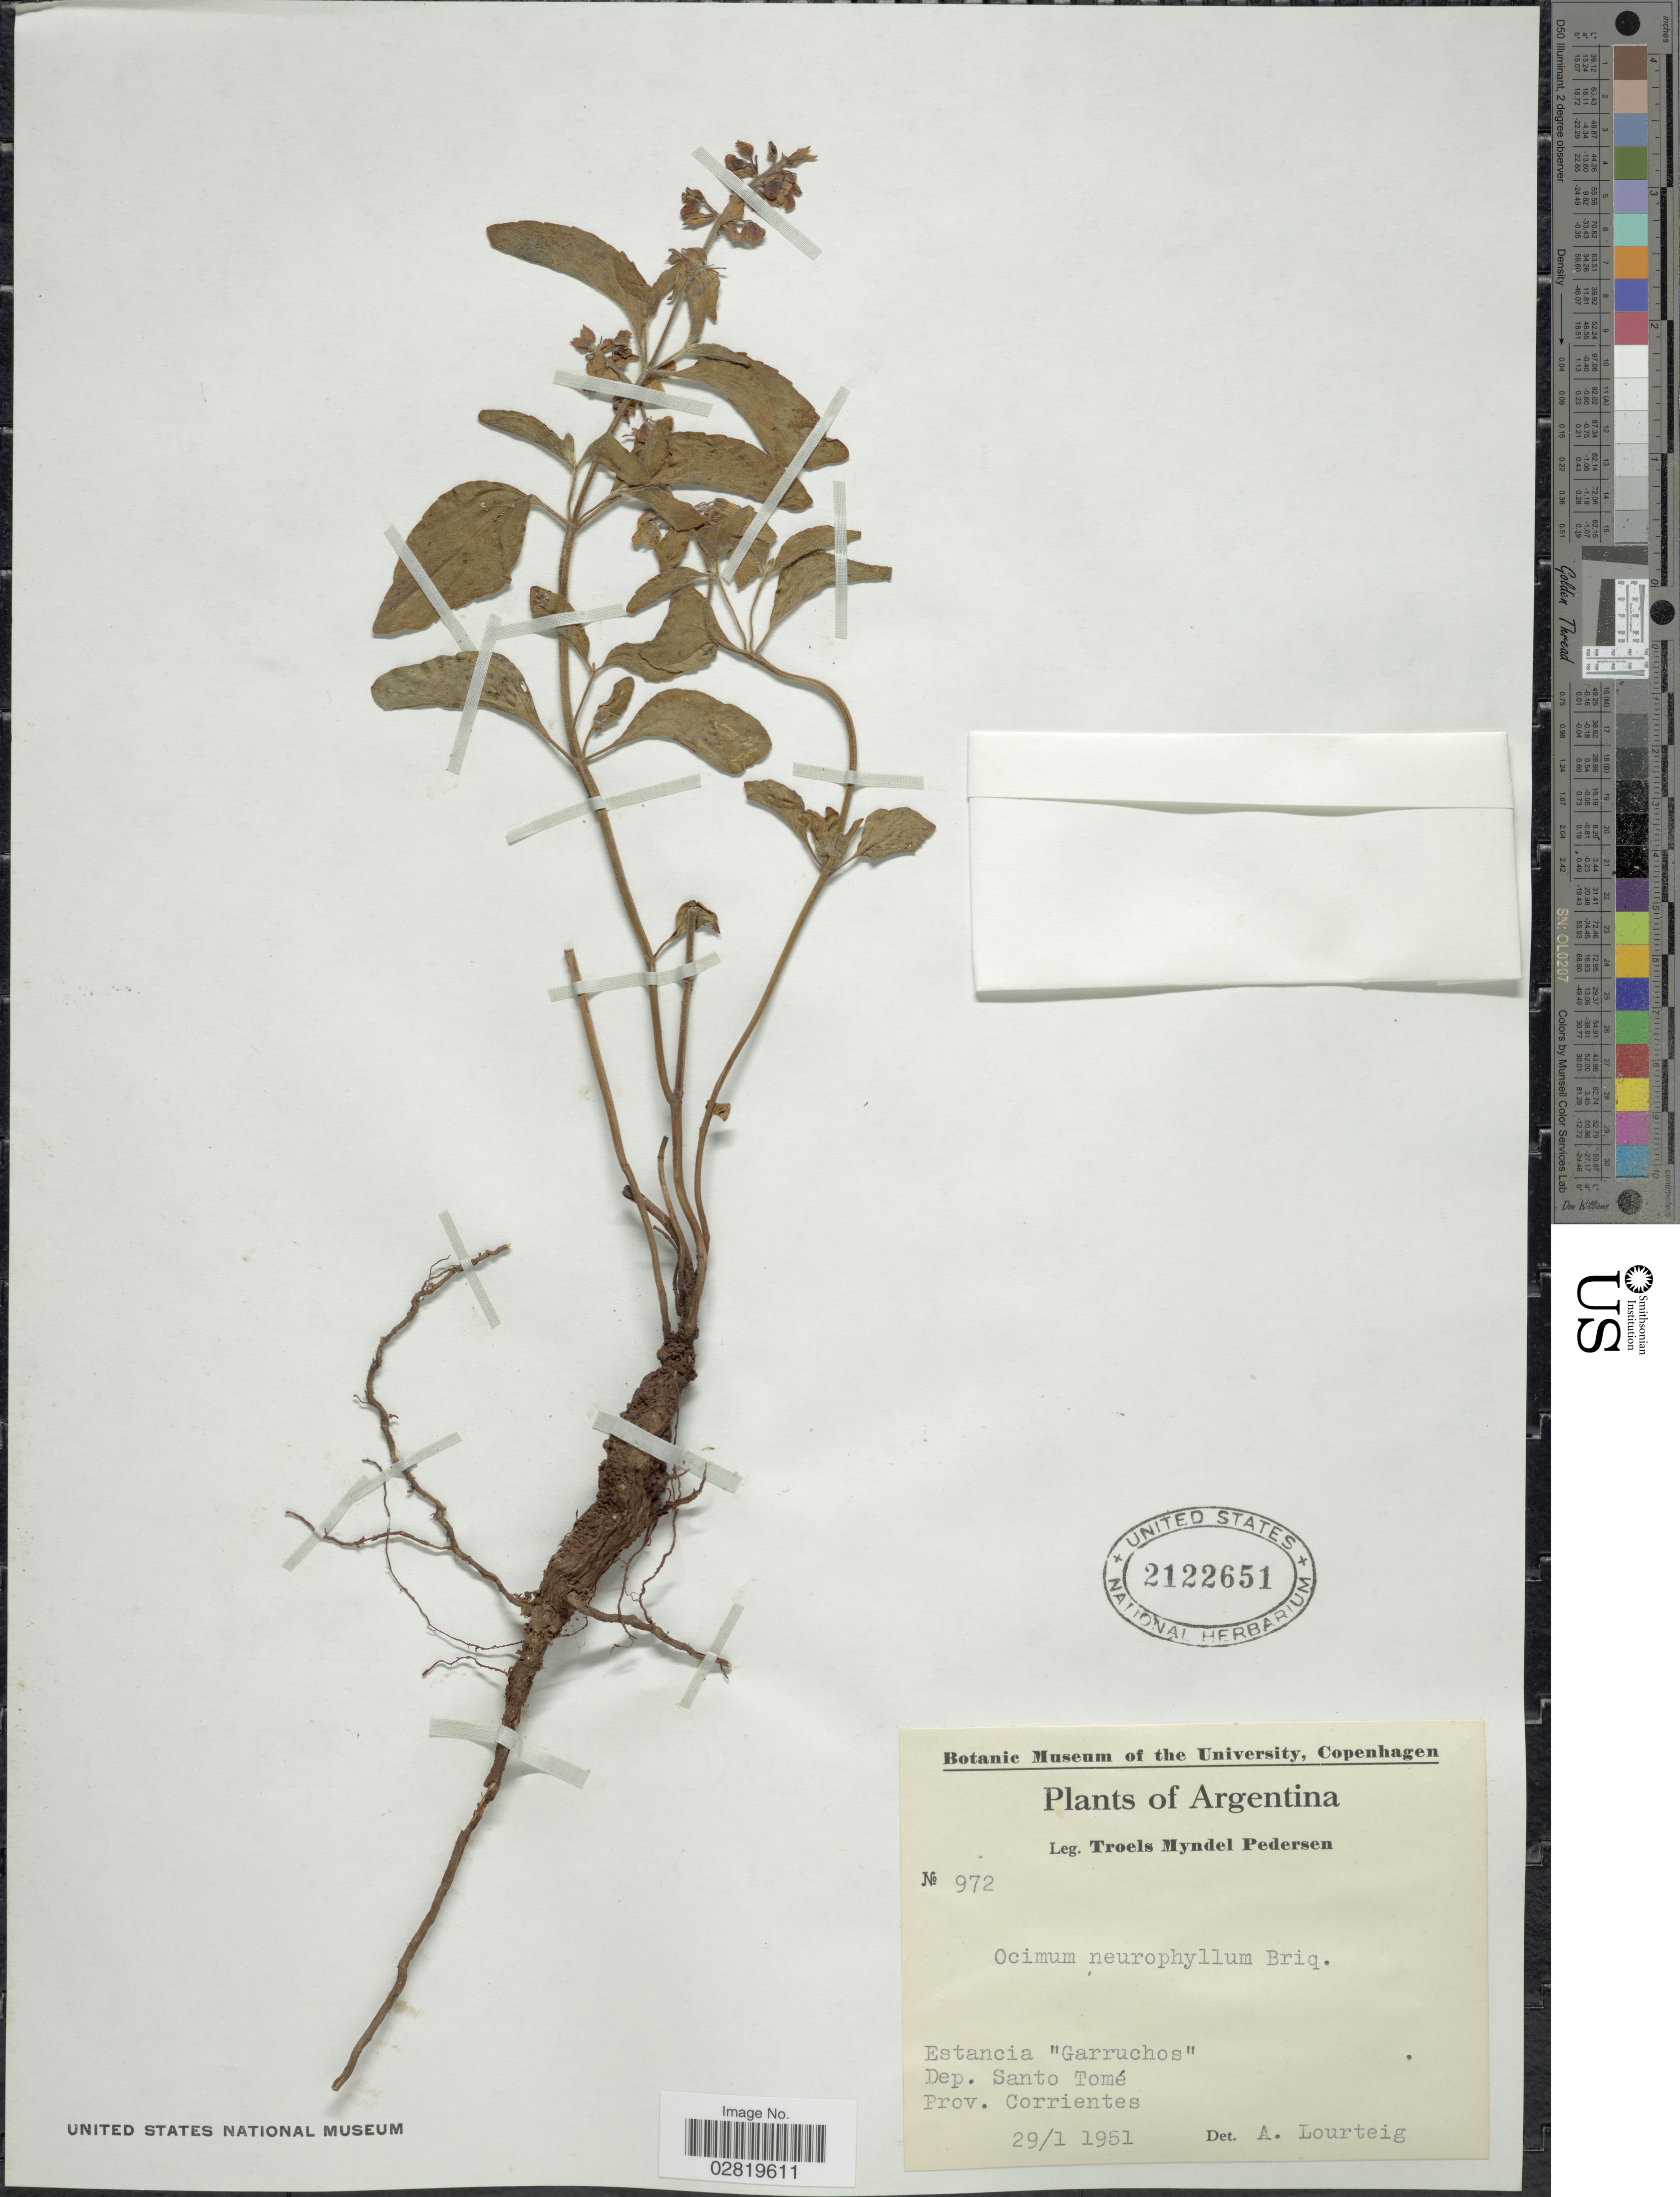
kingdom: Plantae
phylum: Tracheophyta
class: Magnoliopsida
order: Lamiales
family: Lamiaceae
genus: Ocimum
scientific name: Ocimum neurophyllum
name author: Briq.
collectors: T. Pederson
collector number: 972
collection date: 1951-01-29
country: Argentina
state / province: Corrientes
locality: Estancia "Garruchos" , Dep. Santo Tomé, Prov. Corrientes.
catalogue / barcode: US 2122651